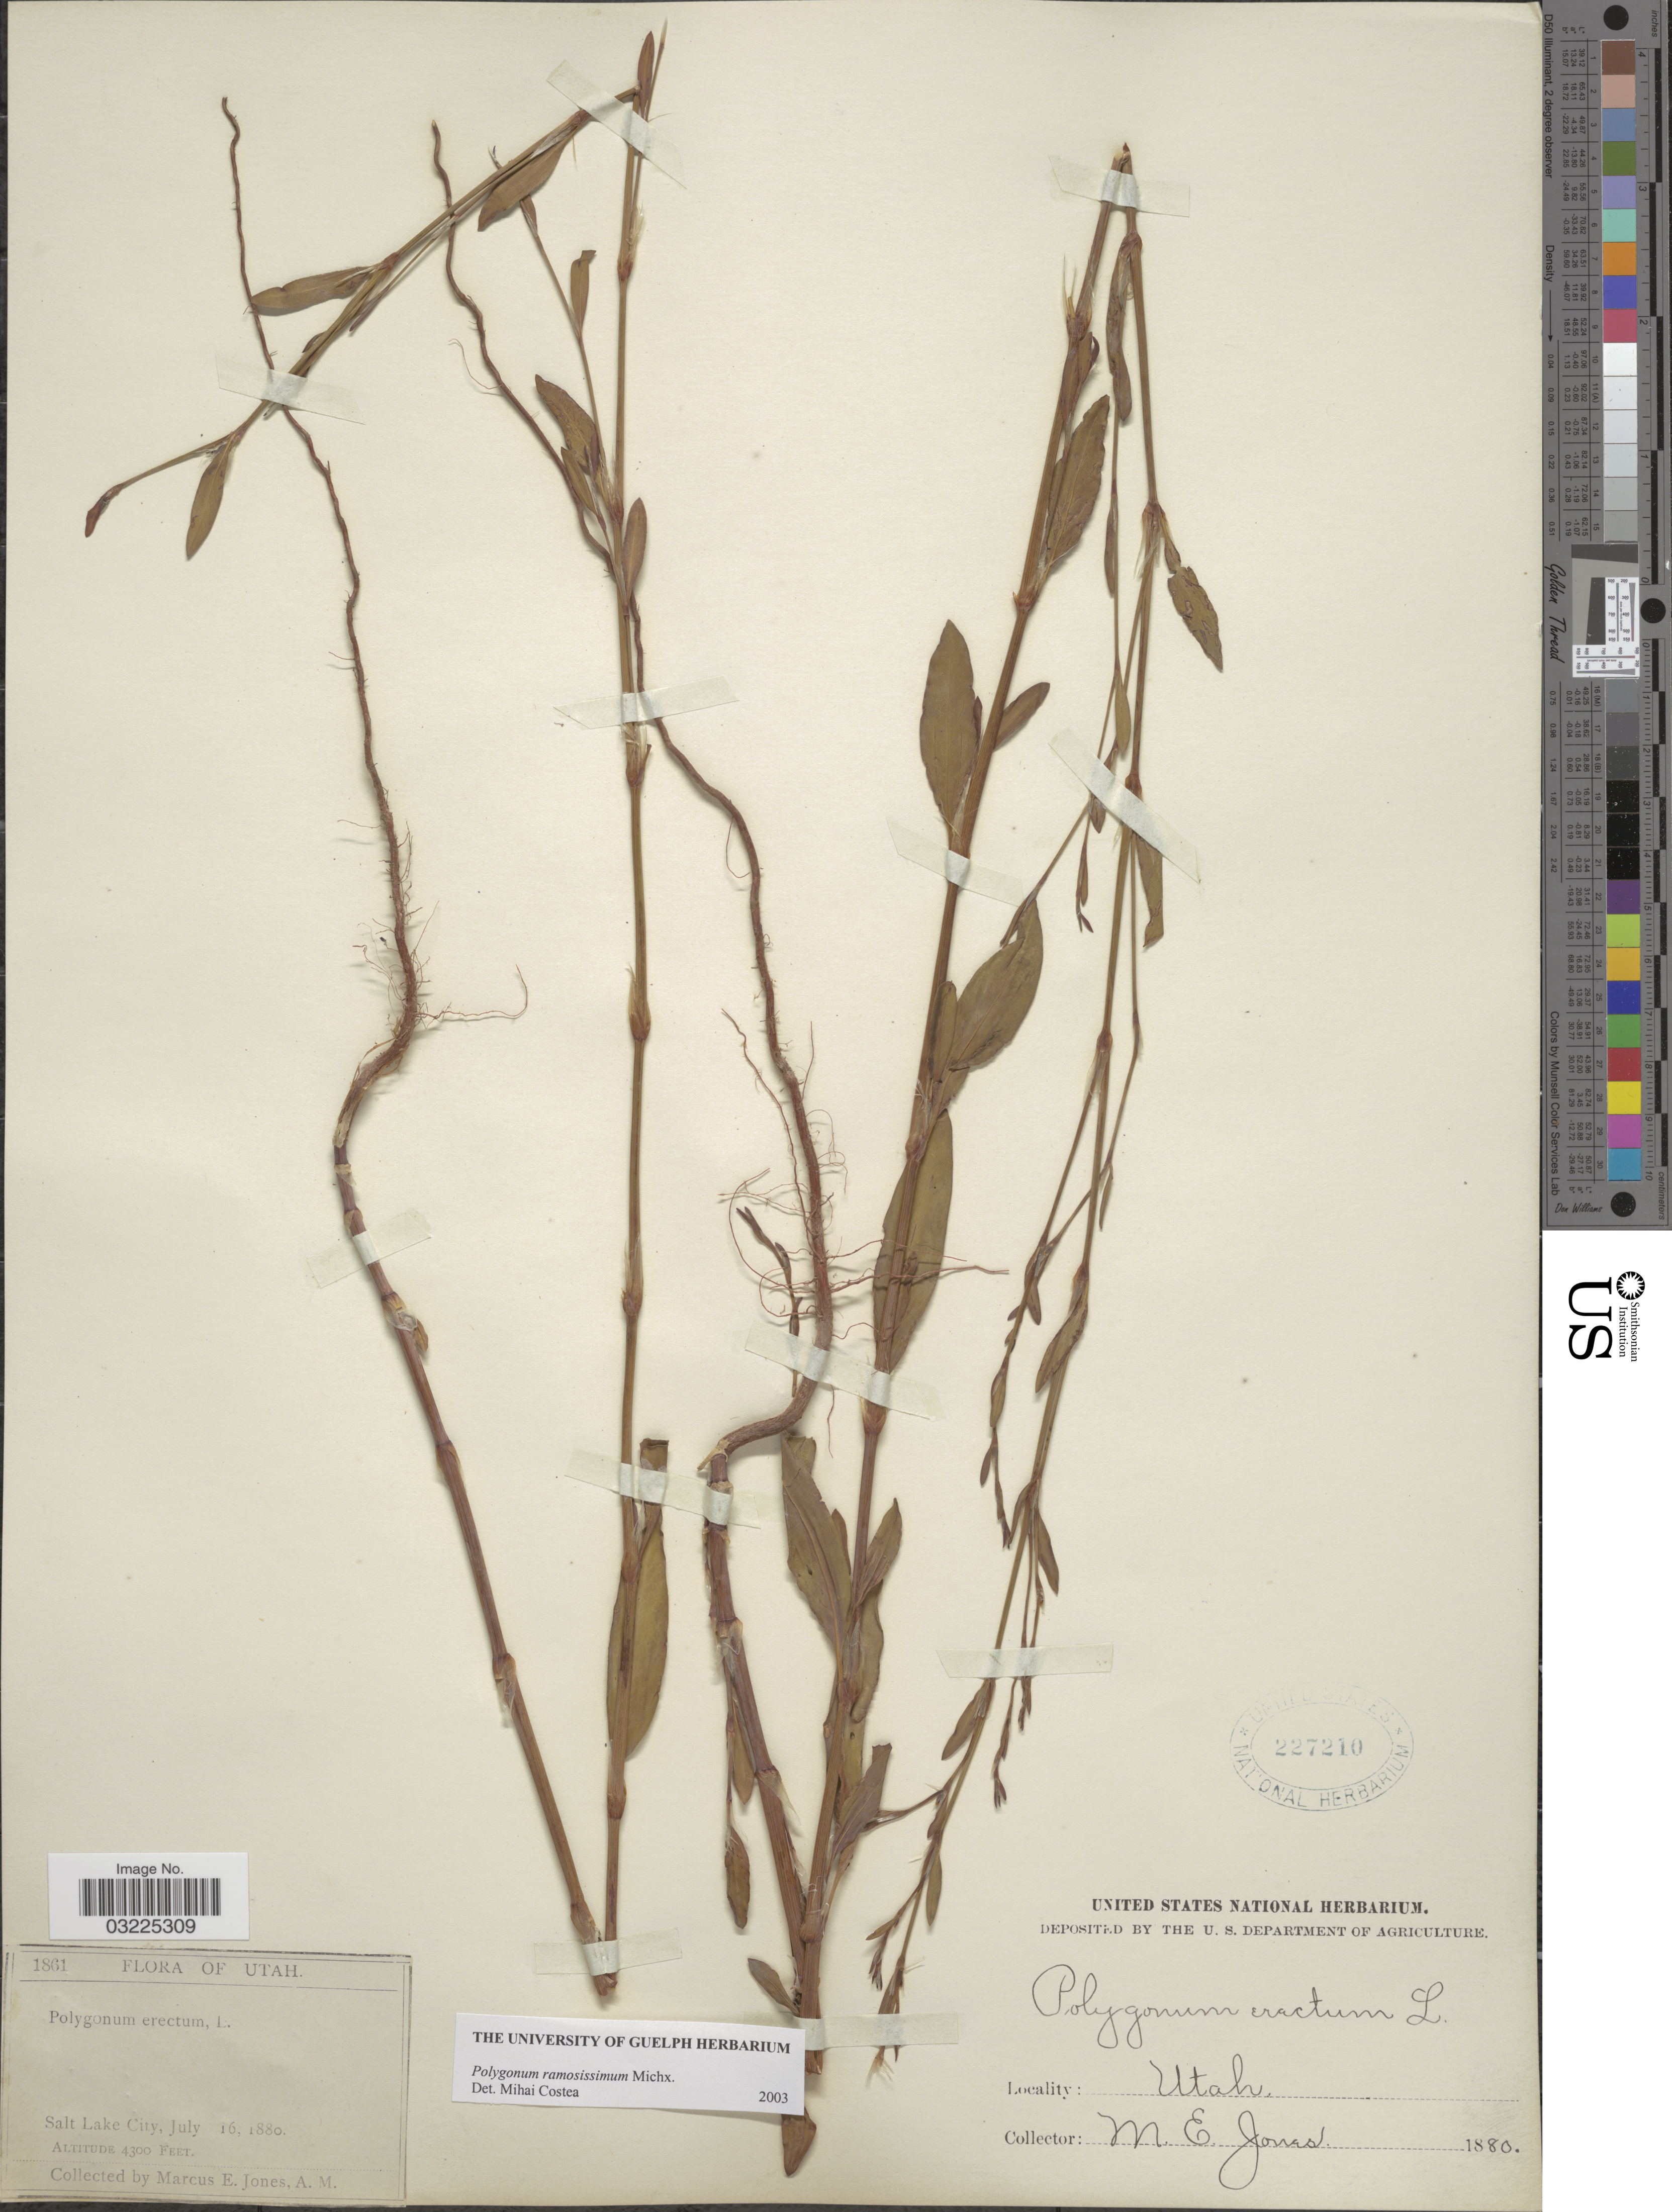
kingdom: Plantae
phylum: Tracheophyta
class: Magnoliopsida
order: Caryophyllales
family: Polygonaceae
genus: Polygonum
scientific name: Polygonum ramosissimum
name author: Michx.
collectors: M. E. Jones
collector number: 1861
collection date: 1880-07-16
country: United States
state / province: Utah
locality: Salt Lake City.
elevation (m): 1311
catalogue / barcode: US 227210